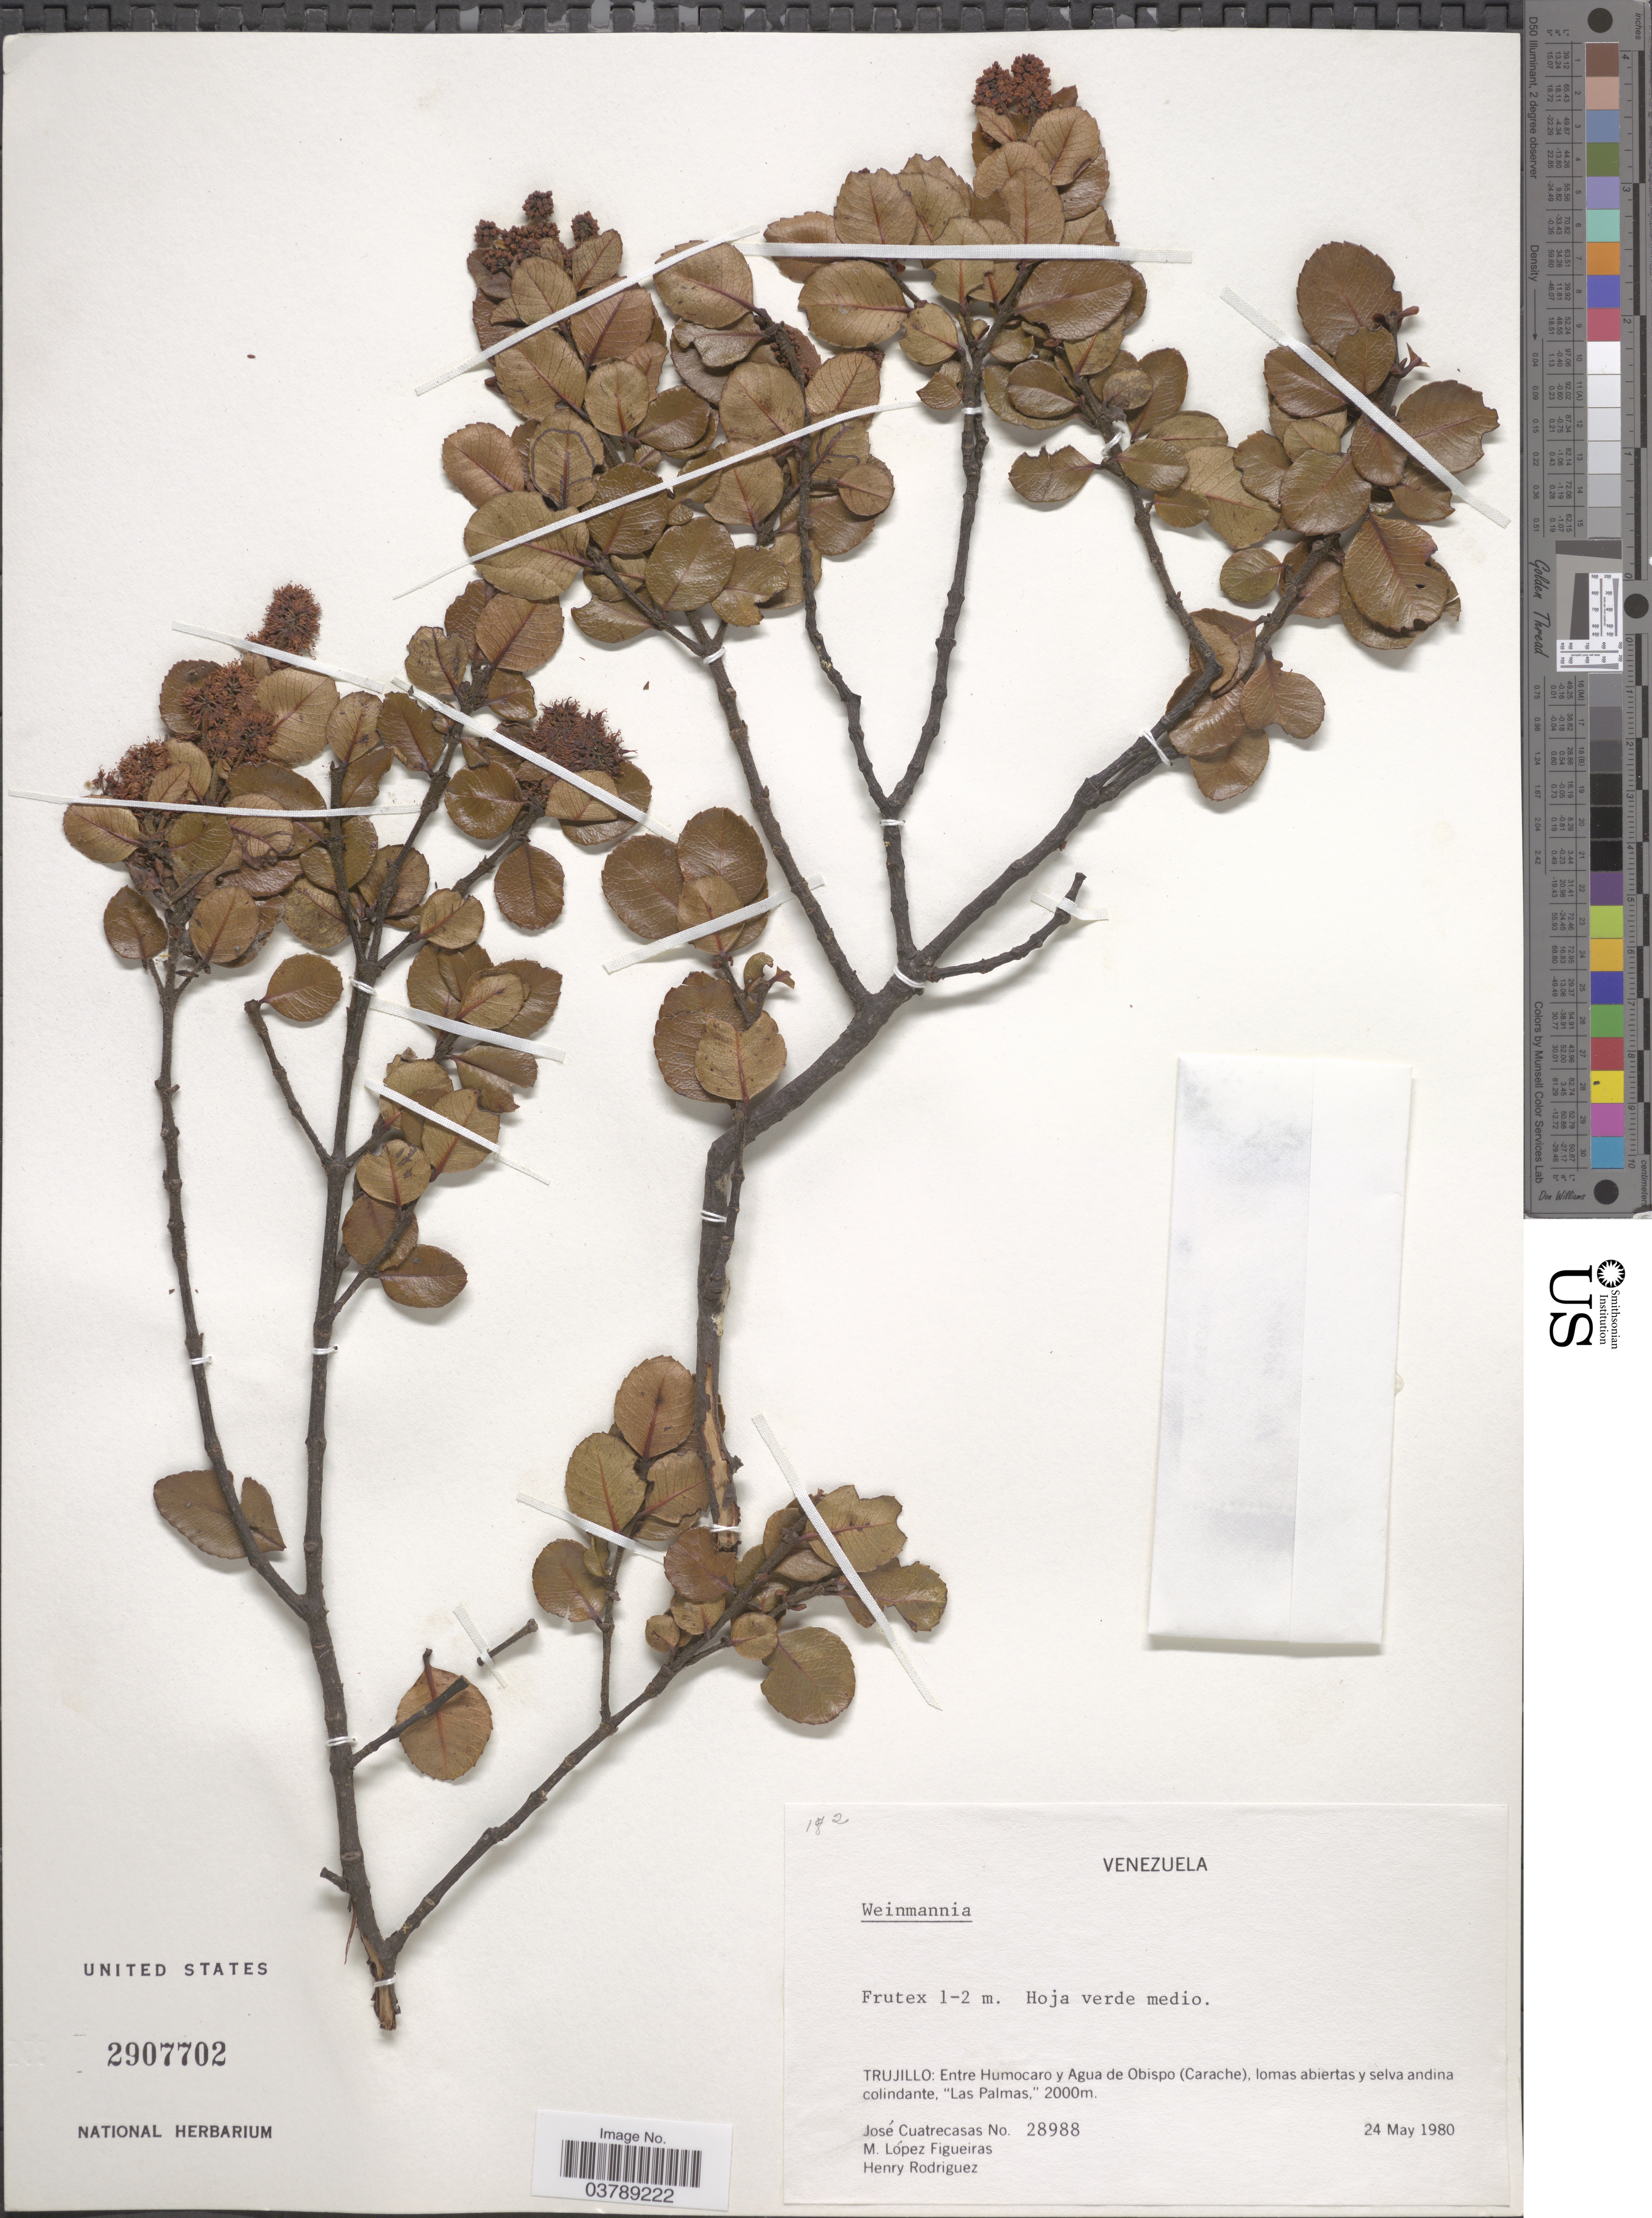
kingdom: Plantae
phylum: Tracheophyta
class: Magnoliopsida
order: Oxalidales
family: Cunoniaceae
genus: Weinmannia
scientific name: Weinmannia karsteniana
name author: Szyszyll.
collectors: J. Cuatrecasas, M. López Figueiras & H. A. Rodriguez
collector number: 28988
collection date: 1980-05-24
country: Venezuela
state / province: Trujillo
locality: Entre Humocaro y Agua de Obispo (Carache), lomas abiertas y selva andina colindante, "Las Palmas".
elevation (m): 2000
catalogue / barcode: US 2907702